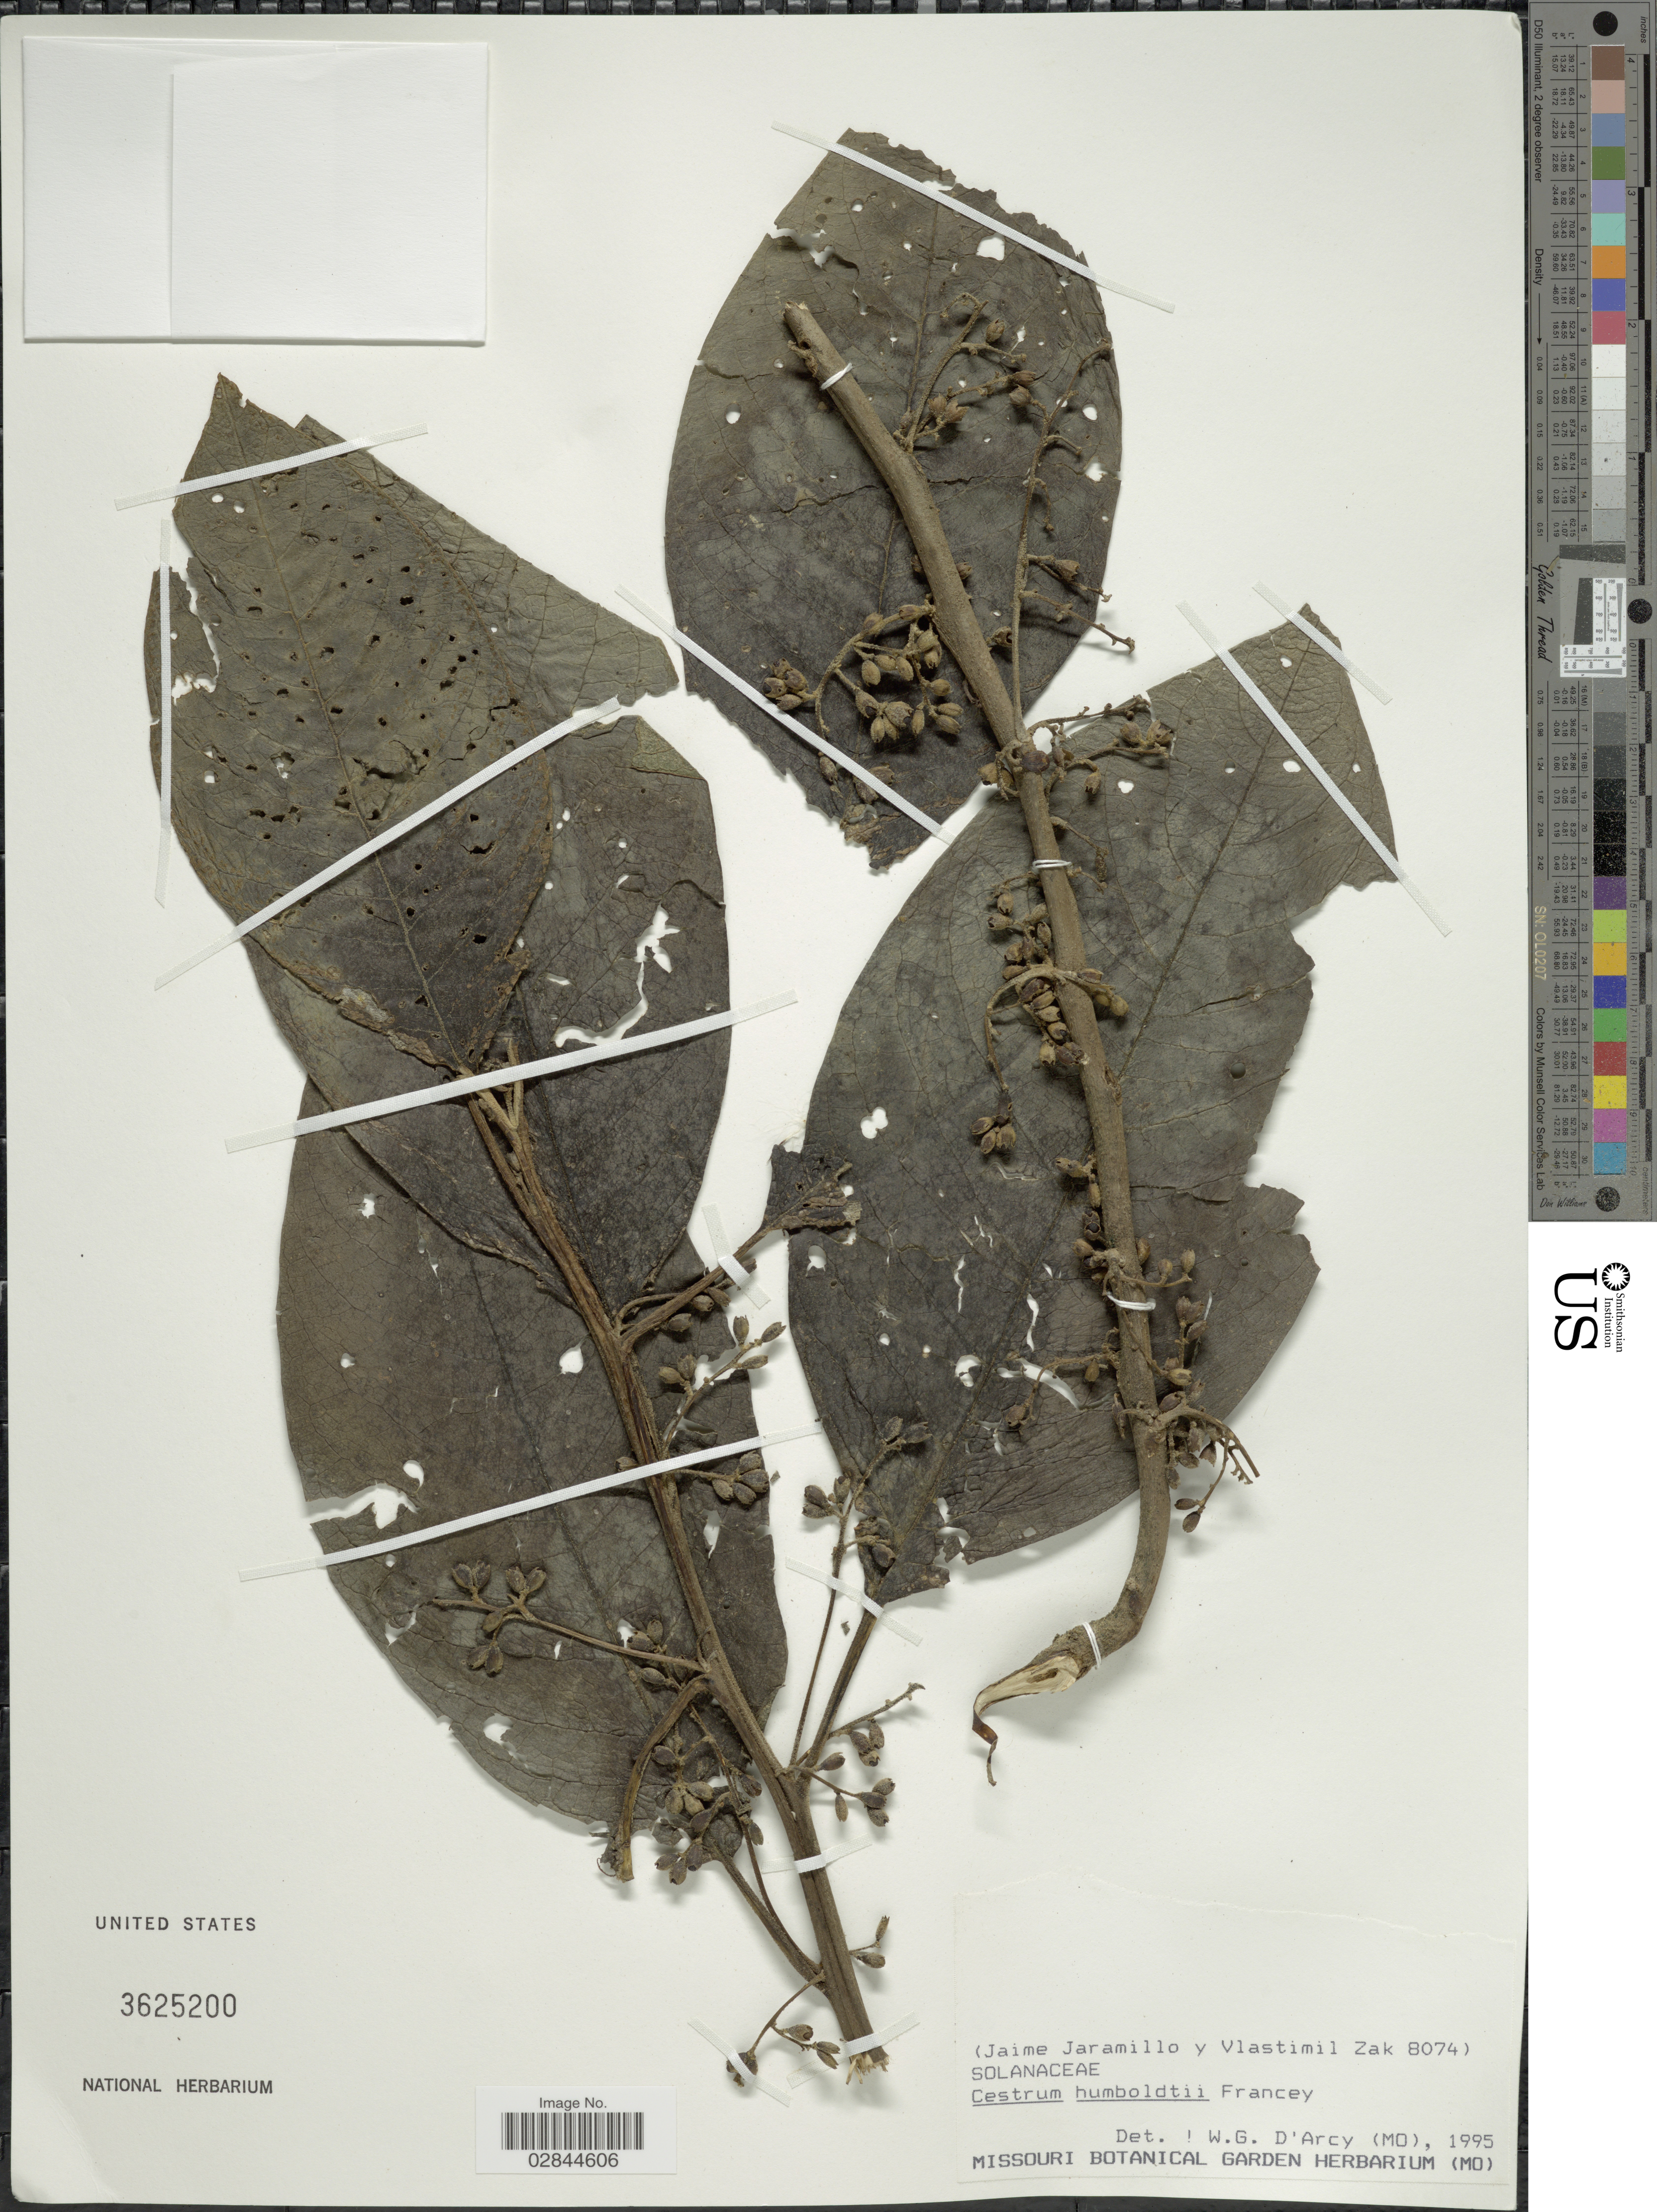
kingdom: Plantae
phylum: Tracheophyta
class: Magnoliopsida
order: Solanales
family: Solanaceae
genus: Cestrum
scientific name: Cestrum humboldtii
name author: Francey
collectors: J. Jaramillo & V. Zak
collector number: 8074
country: Ecuador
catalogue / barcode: US 3625200